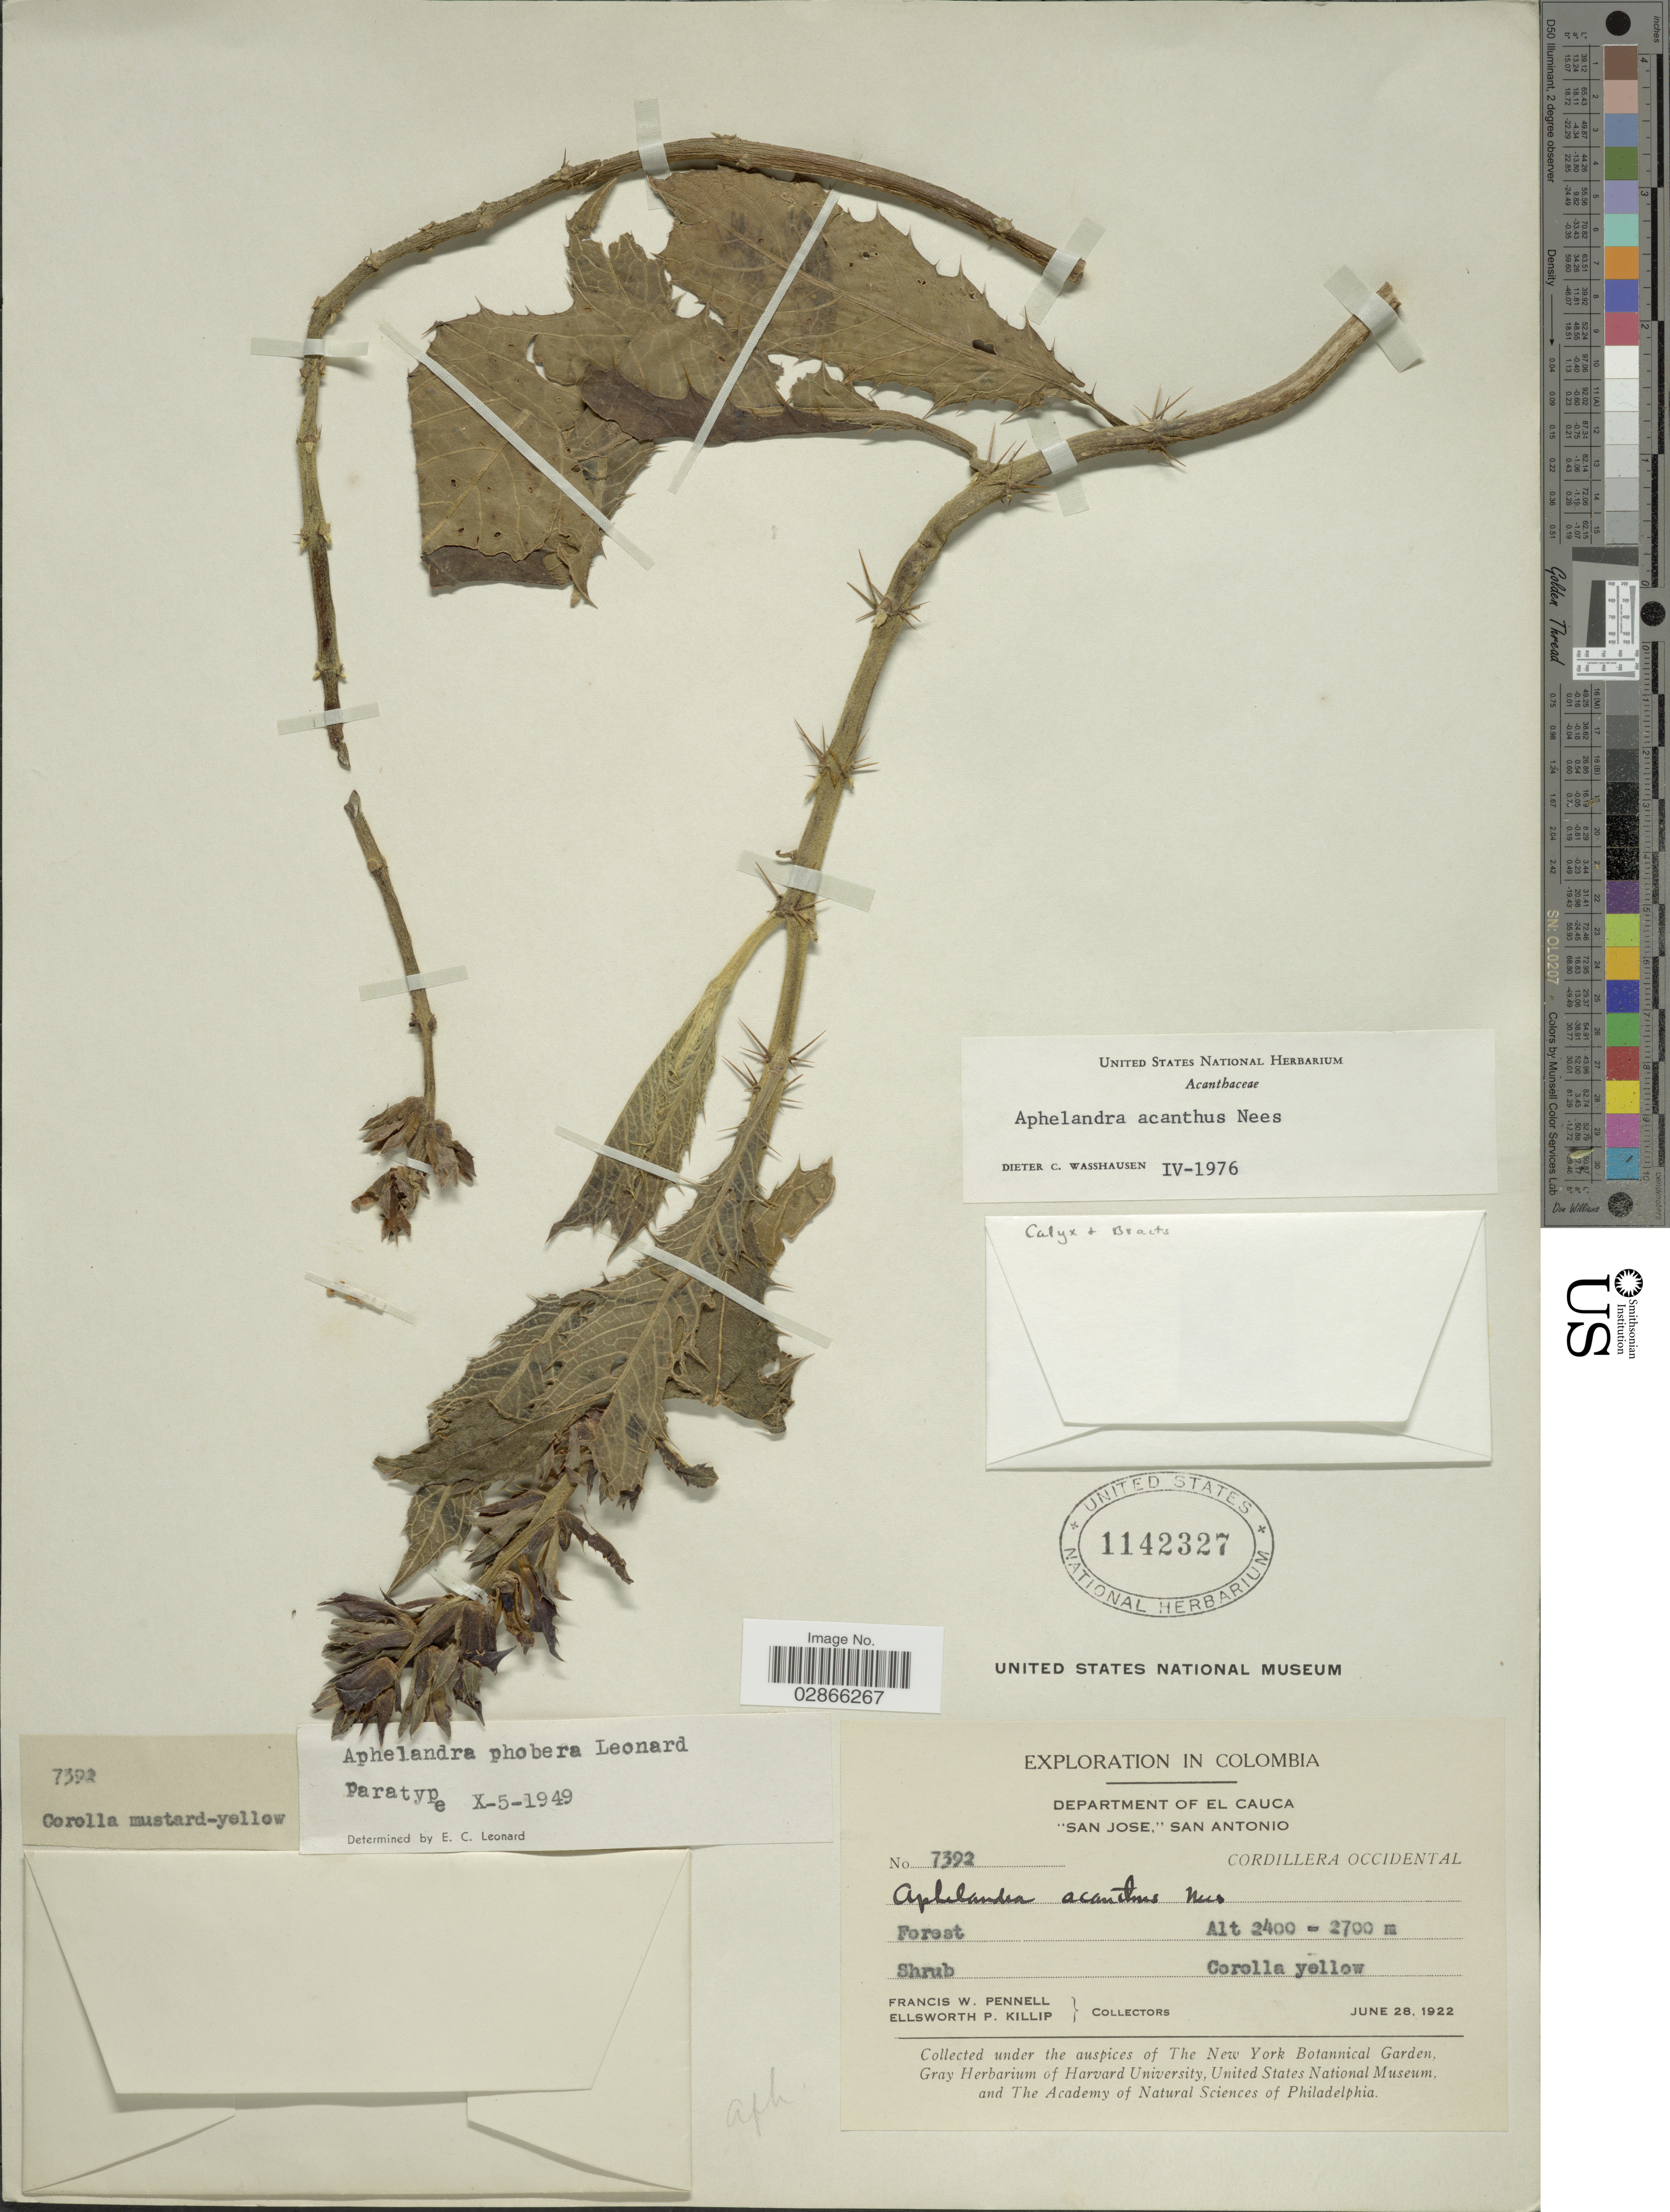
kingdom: Plantae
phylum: Tracheophyta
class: Magnoliopsida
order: Lamiales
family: Acanthaceae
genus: Aphelandra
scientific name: Aphelandra acanthus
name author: Nees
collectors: F. W. Pennell & E. P. Killip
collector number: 7392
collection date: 1922-06-28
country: Colombia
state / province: Valle del Cauca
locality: Department of El Cauca. "San Jose", San Antonio. Cordillera Occidental.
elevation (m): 2400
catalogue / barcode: US 1142327